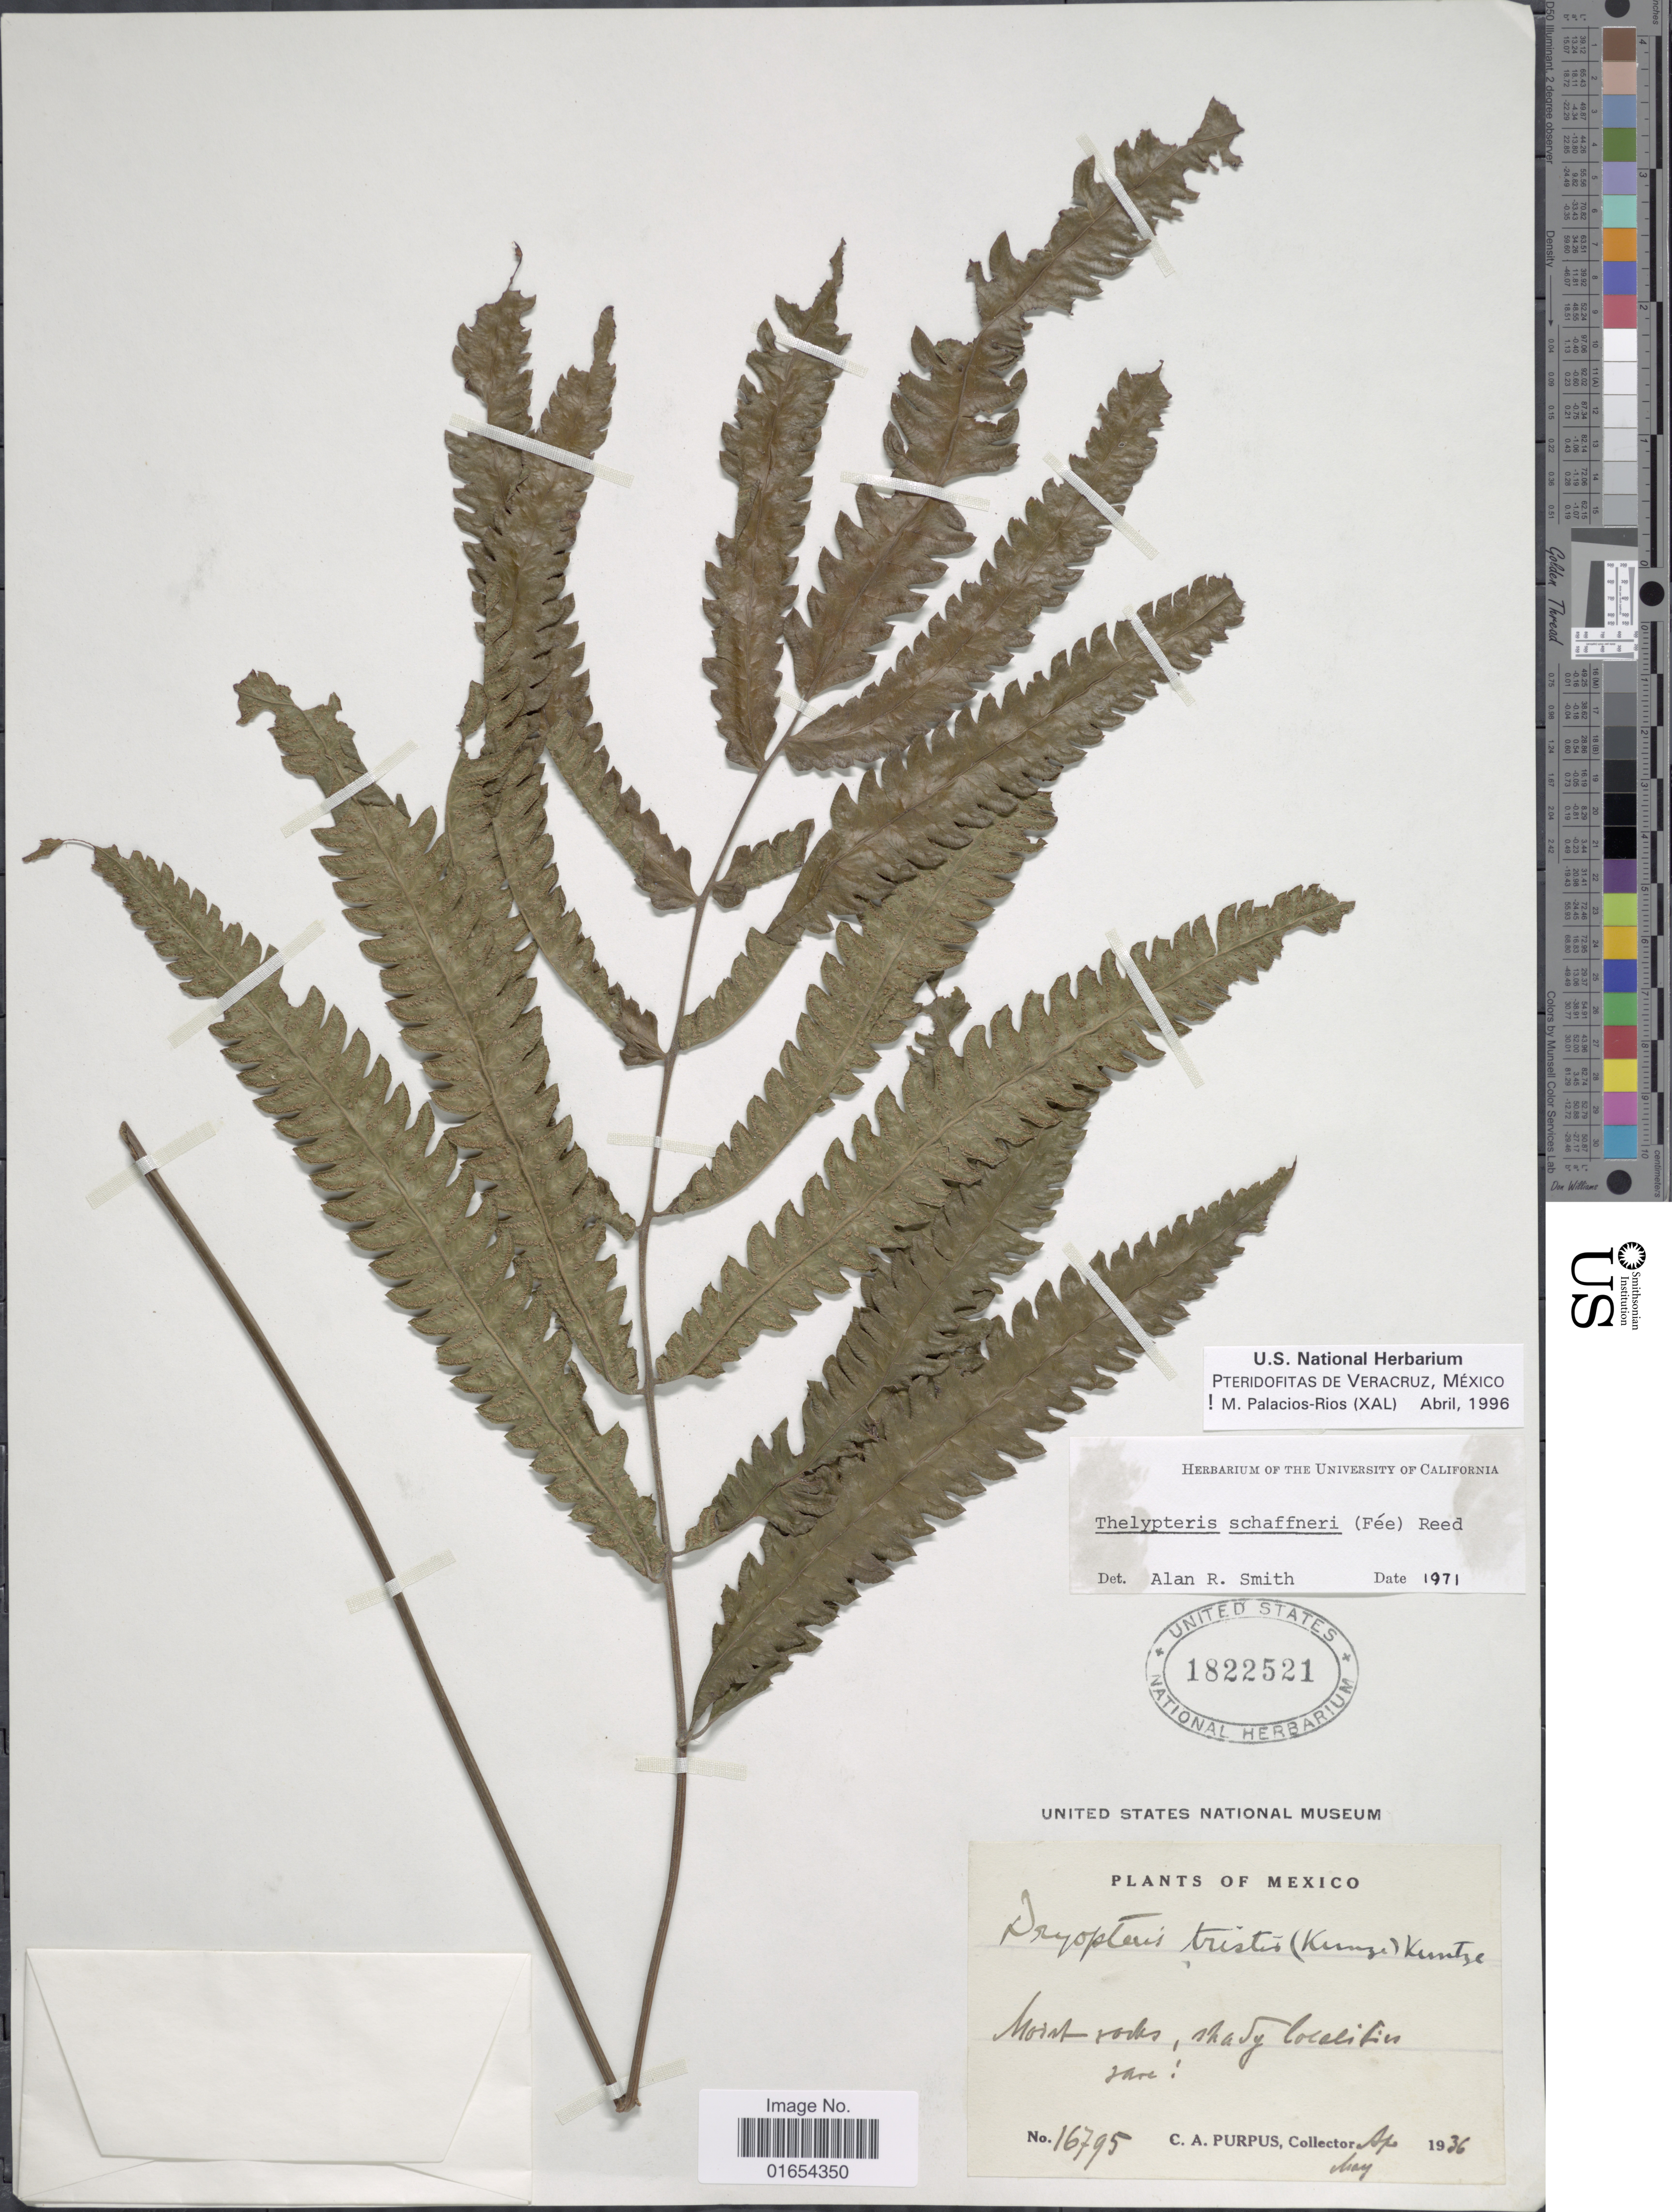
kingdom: Plantae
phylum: Tracheophyta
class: Polypodiopsida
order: Polypodiales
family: Thelypteridaceae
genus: Goniopteris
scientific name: Goniopteris schaffneri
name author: (Fée) Salino & T.E. Almeida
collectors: C. A. Purpus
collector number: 16795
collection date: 1936-04/1936-05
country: Mexico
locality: Moist rocks, Navy Localities rare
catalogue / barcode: US 1822521